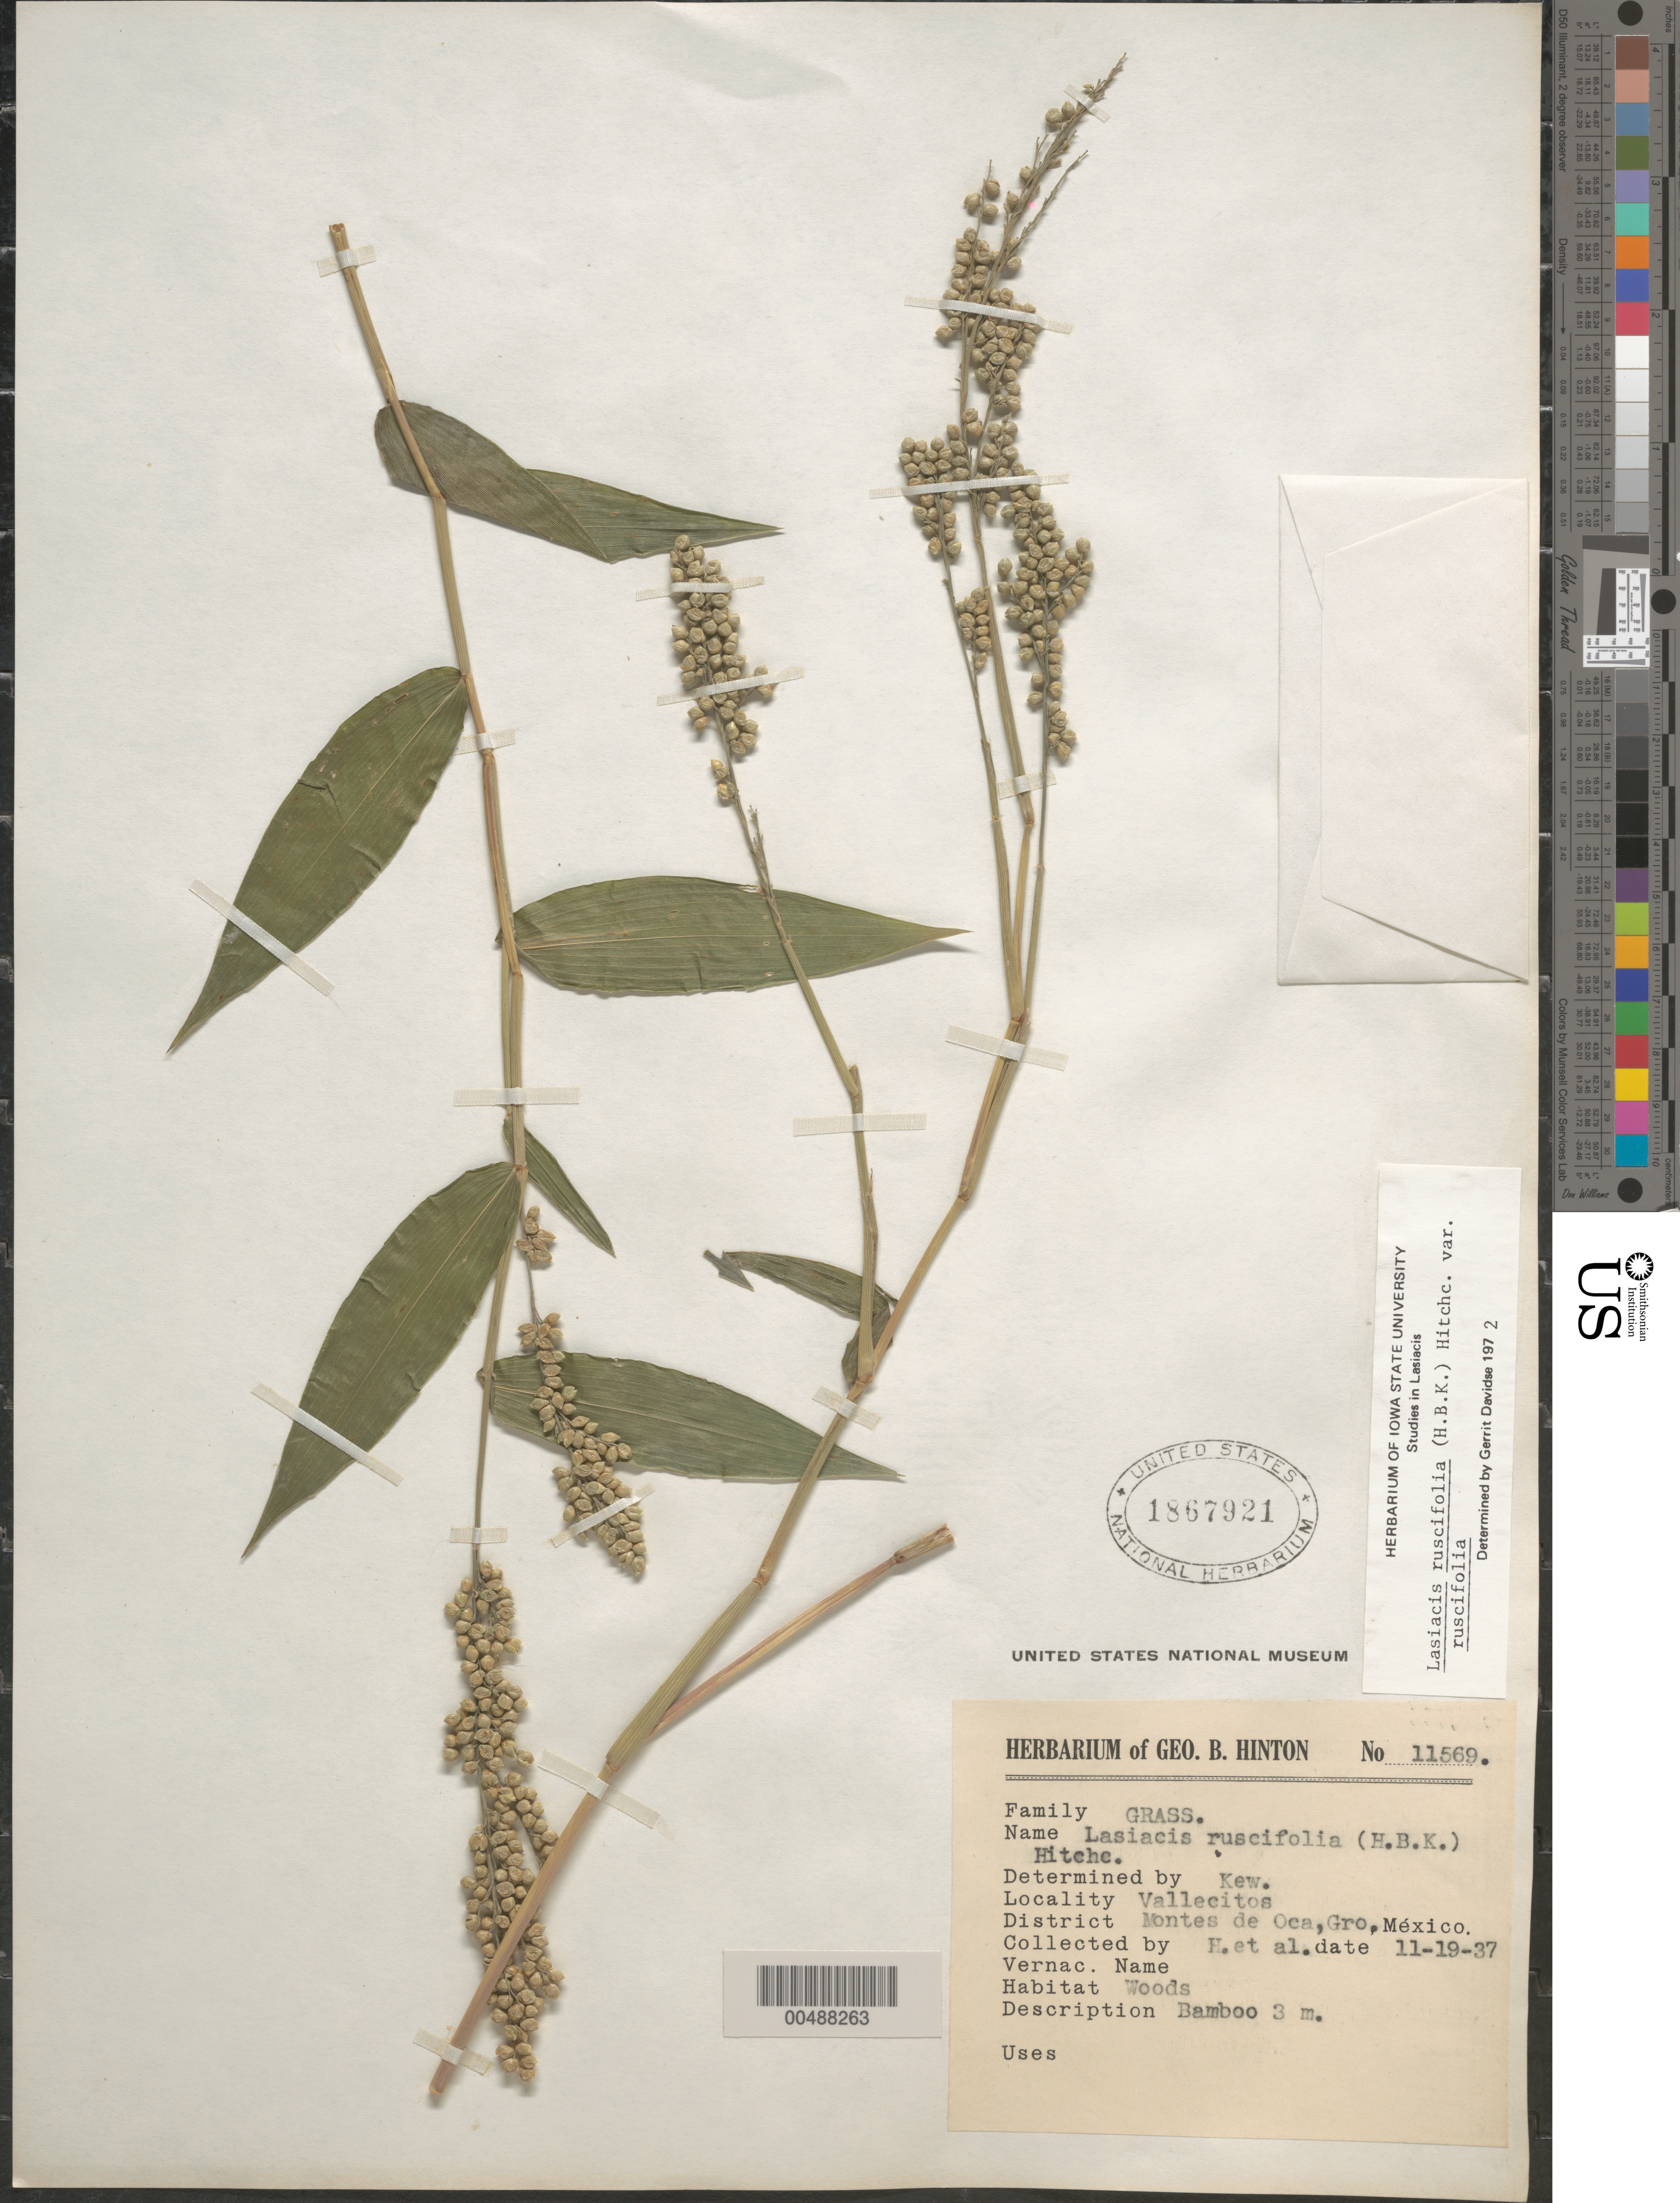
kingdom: Plantae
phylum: Tracheophyta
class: Liliopsida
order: Poales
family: Poaceae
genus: Lasiacis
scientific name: Lasiacis ruscifolia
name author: (Kunth) Hitchc.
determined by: Davidse, Gerrit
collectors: G. B. Hinton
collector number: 11569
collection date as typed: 19 Nov 1937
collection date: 1937-11-19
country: Mexico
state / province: Guerrero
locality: Vallecitos, Dist: Montes de Oca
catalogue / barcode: US 1867921